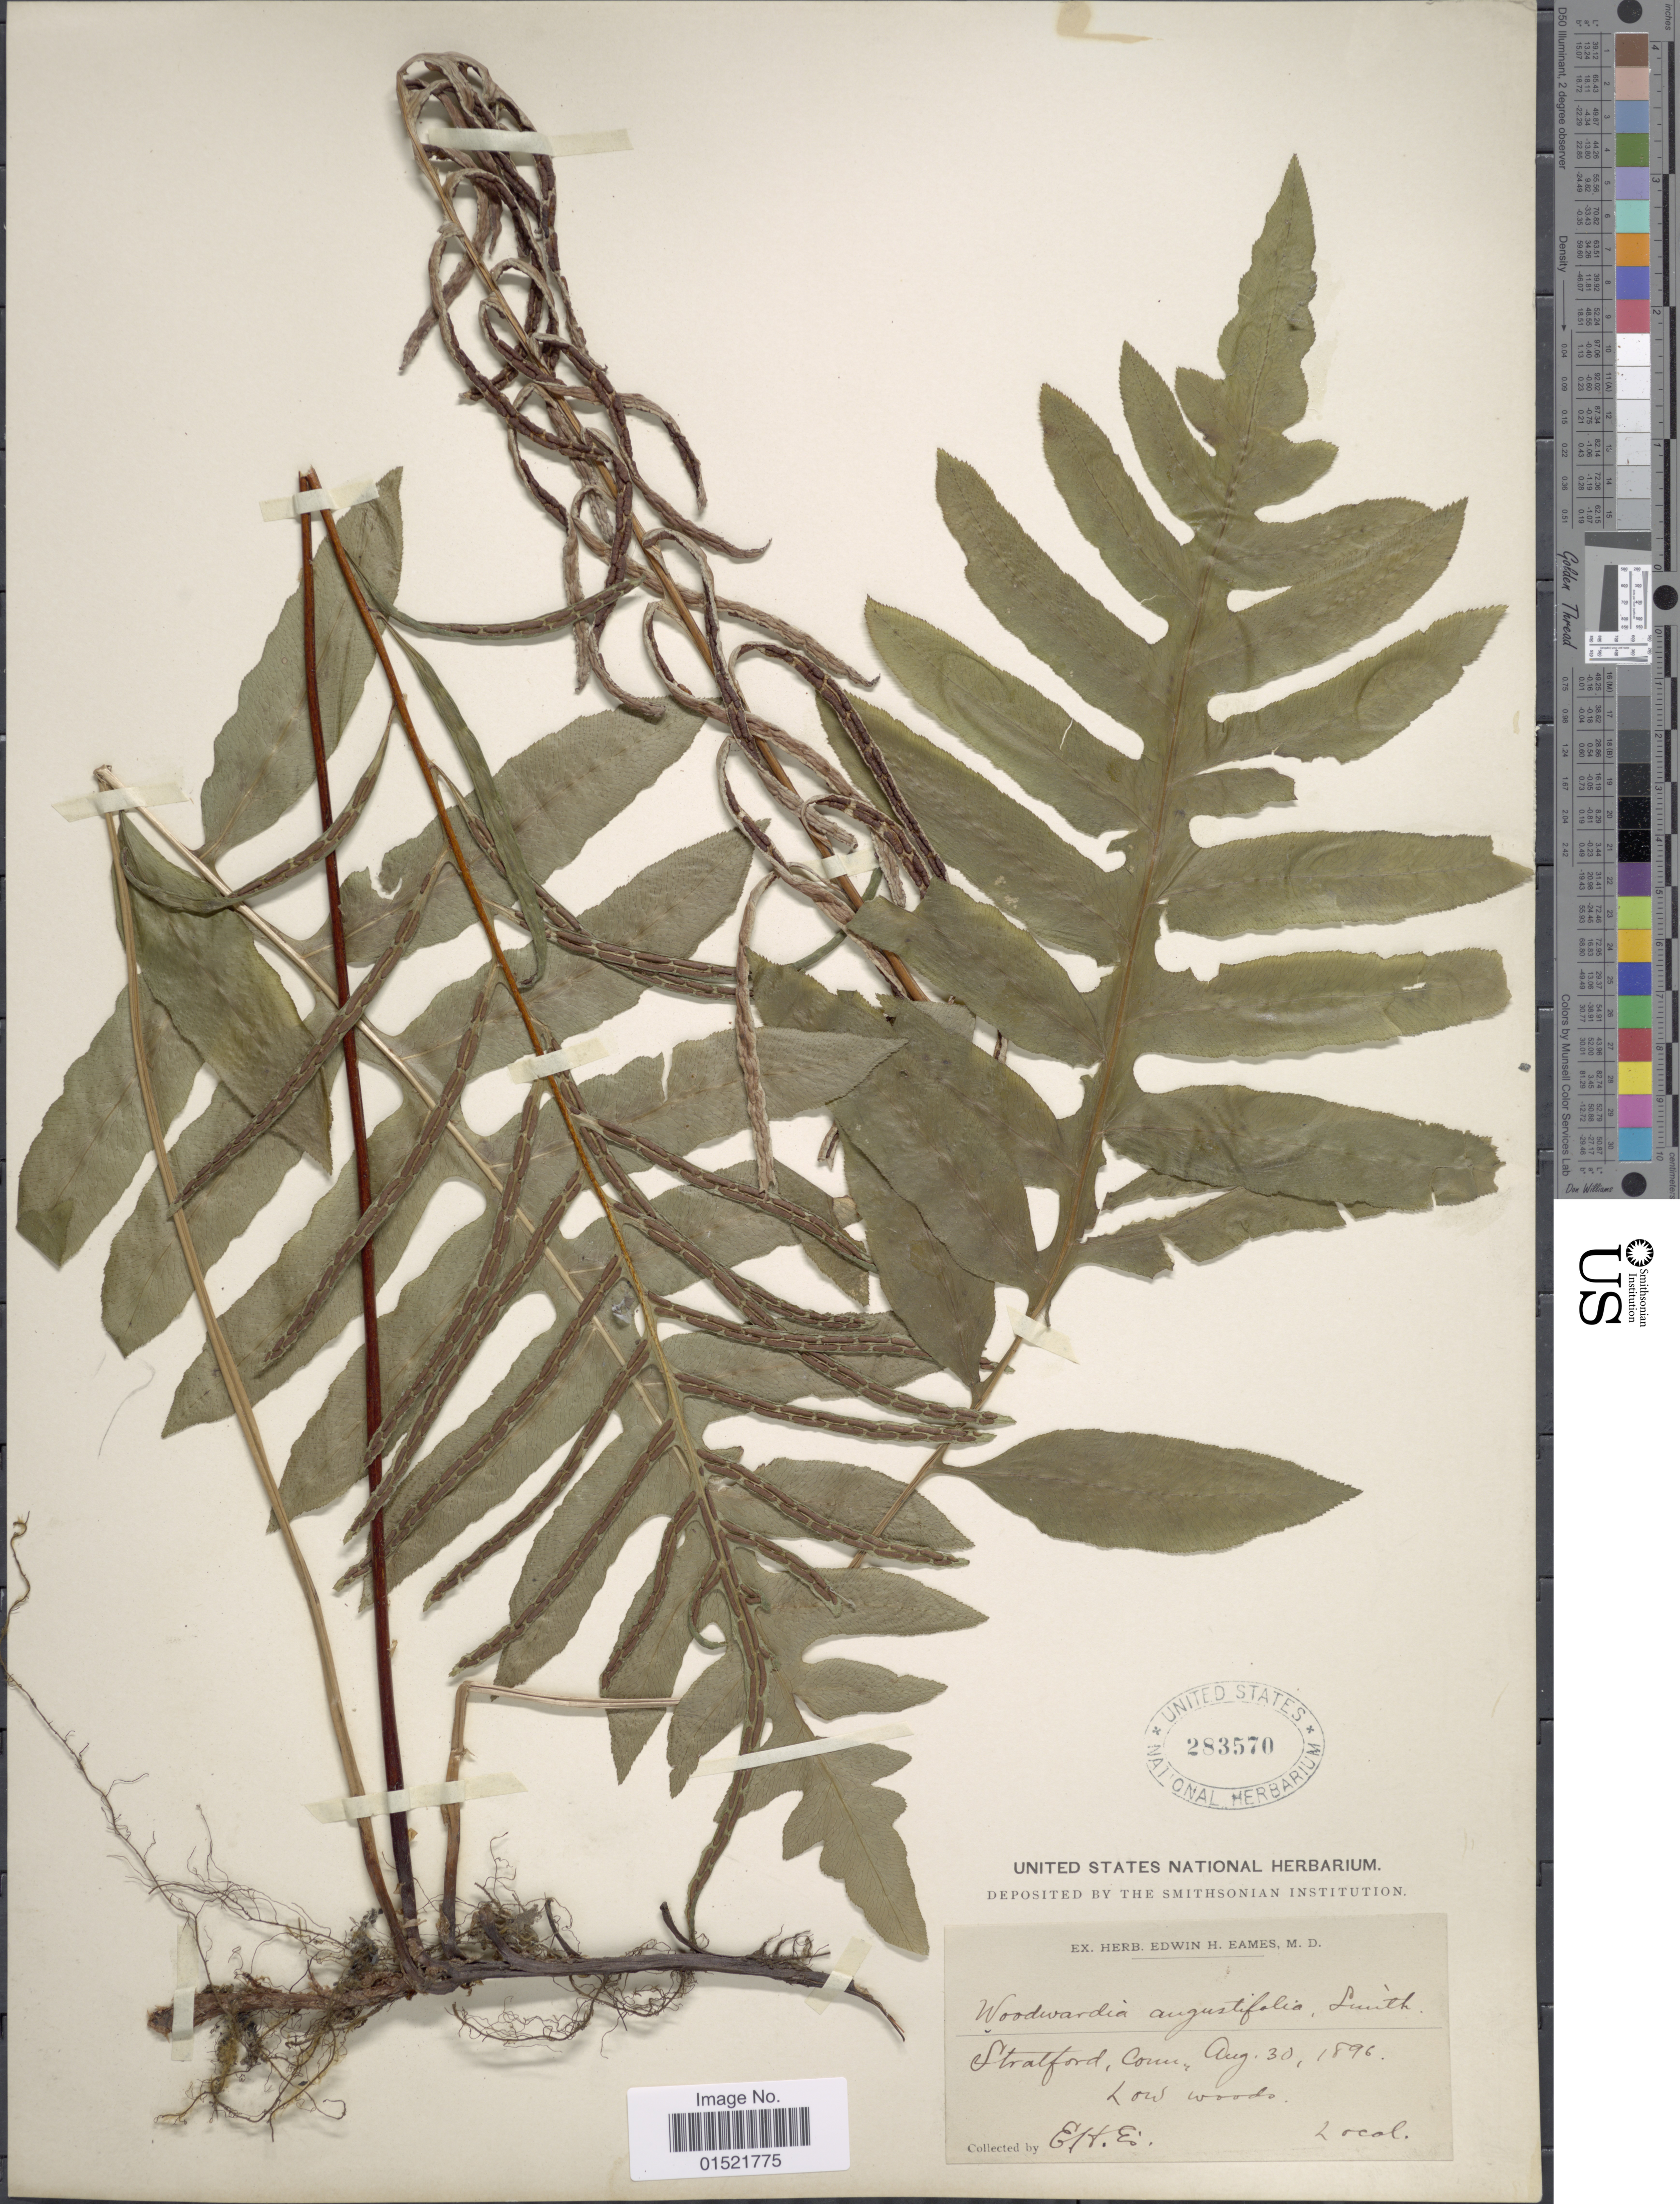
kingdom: Plantae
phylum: Tracheophyta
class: Polypodiopsida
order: Polypodiales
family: Blechnaceae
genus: Woodwardia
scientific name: Woodwardia areolata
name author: (L.) T. Moore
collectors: E. H. Eames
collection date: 1896-08-30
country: United States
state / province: Connecticut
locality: Stratford, Conn., low woods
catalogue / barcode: US 283570